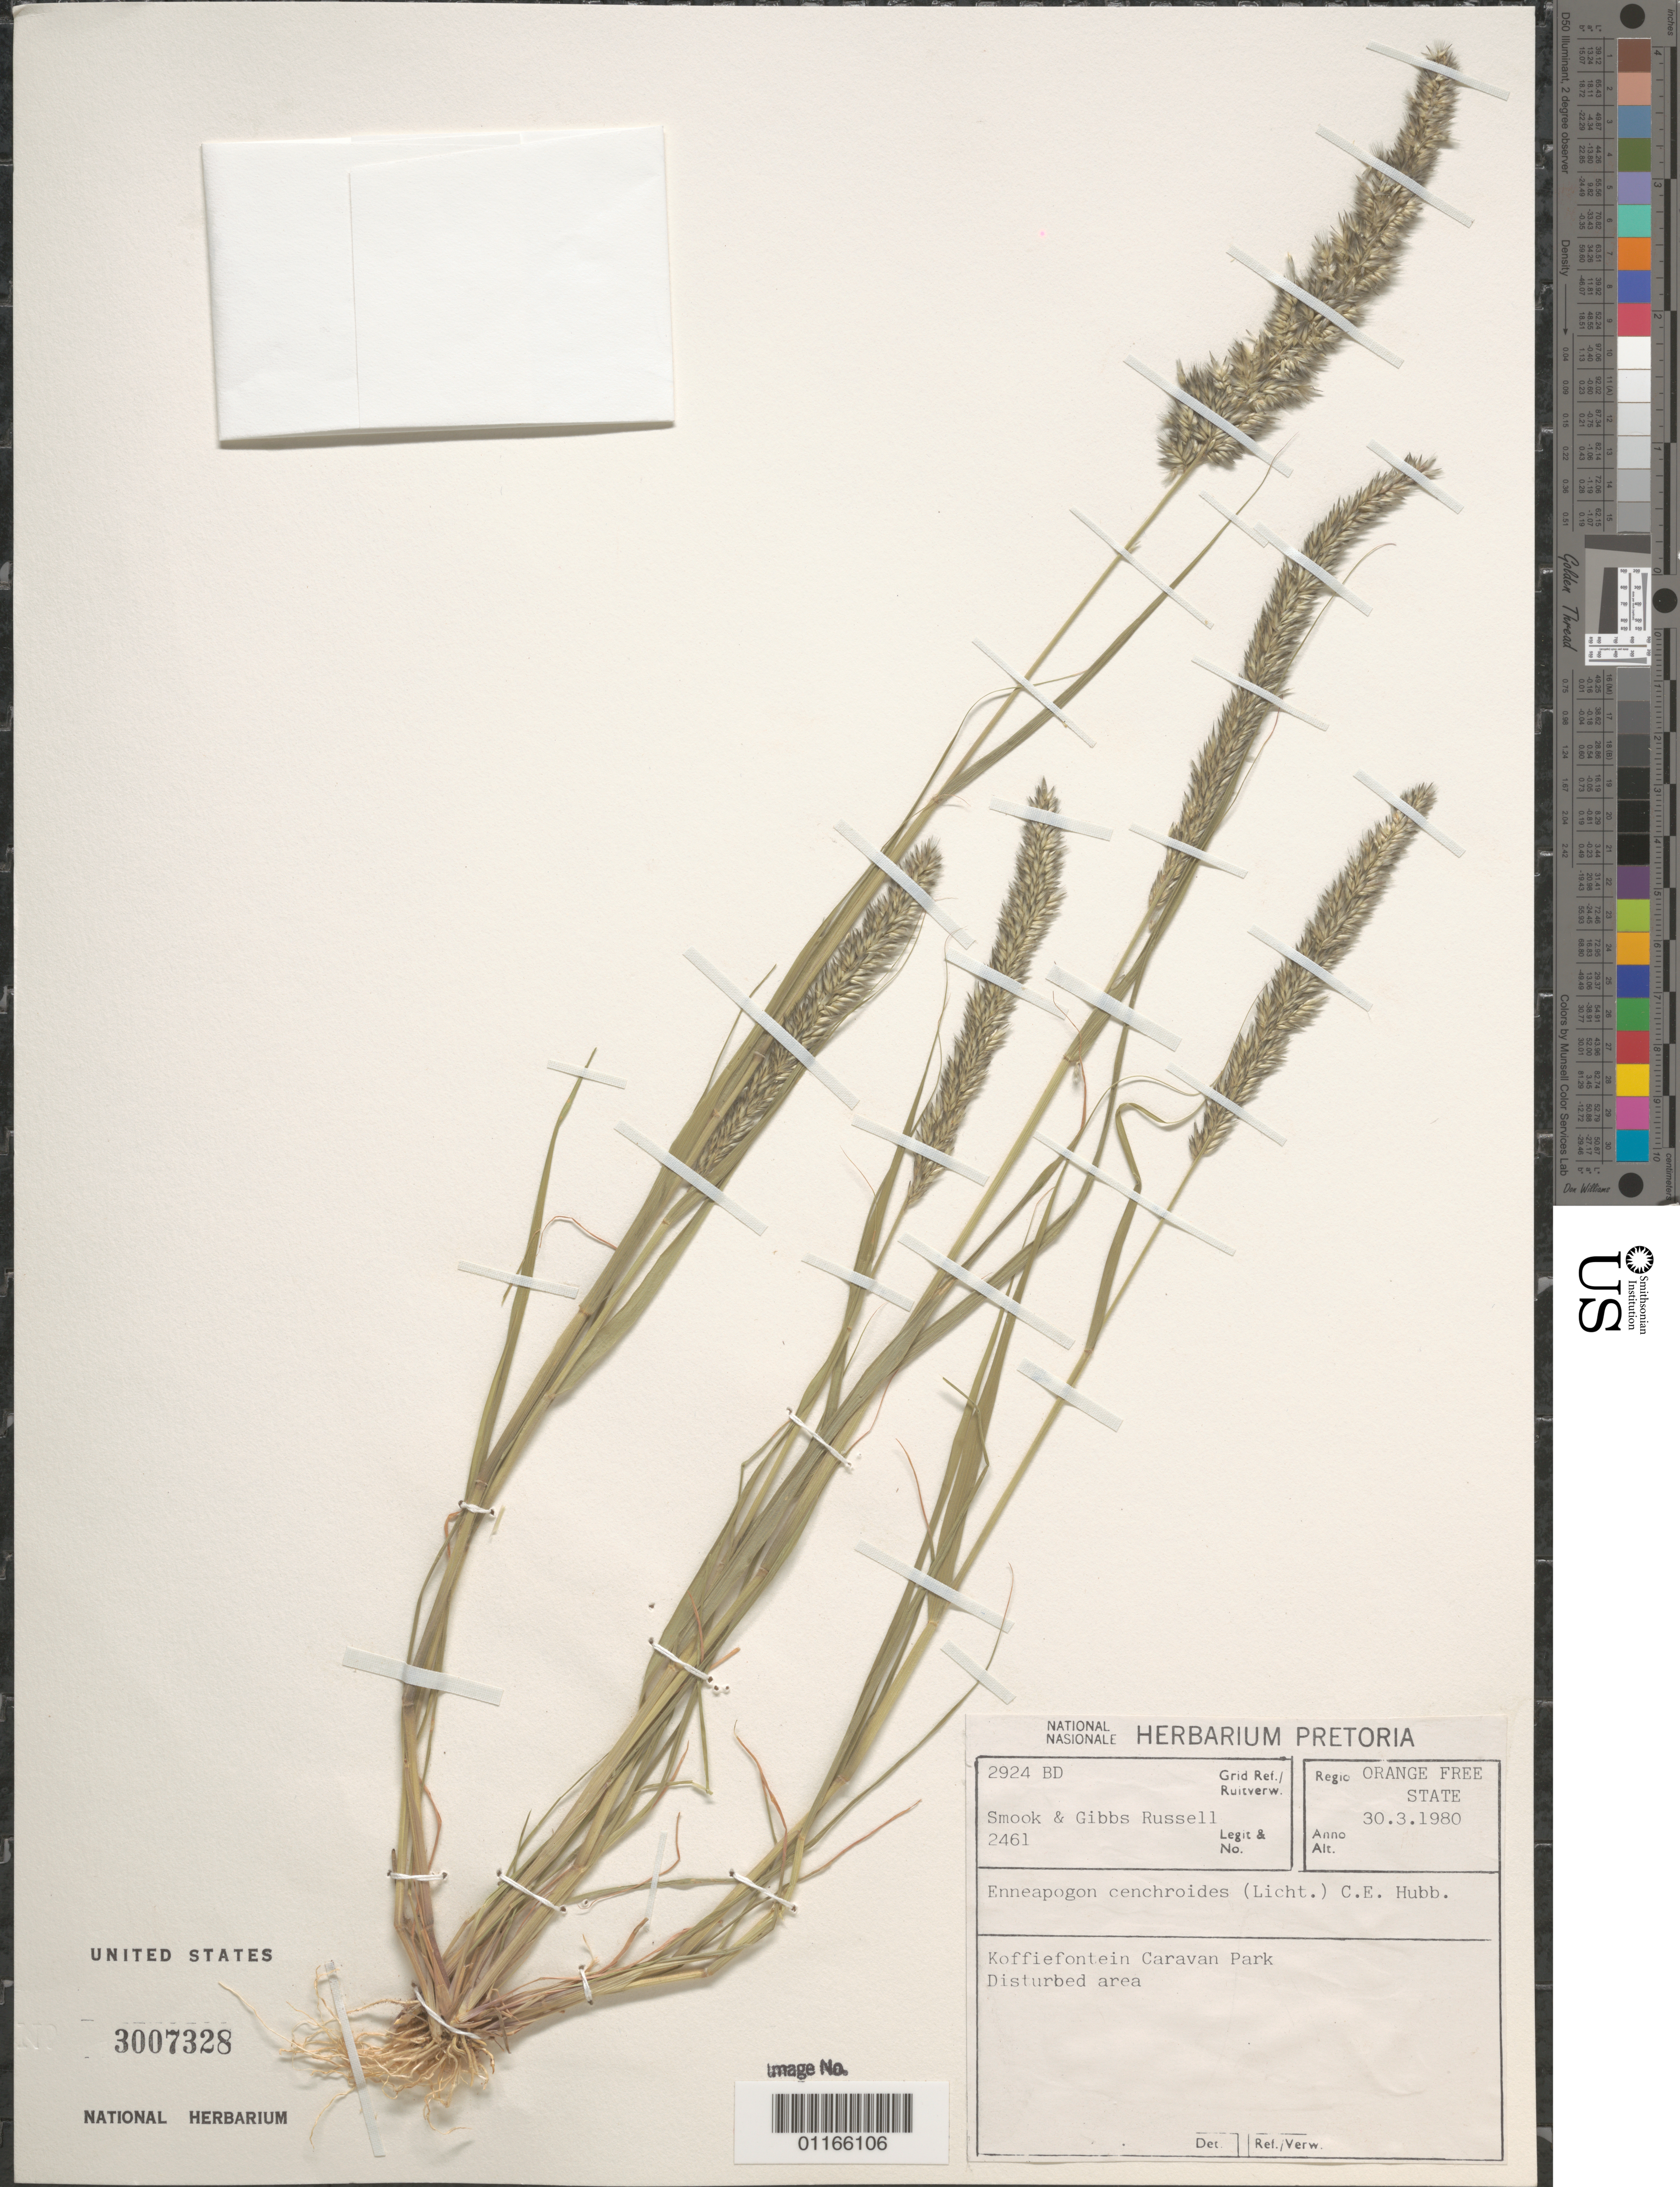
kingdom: Plantae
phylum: Tracheophyta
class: Liliopsida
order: Poales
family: Poaceae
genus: Enneapogon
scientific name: Enneapogon cenchroides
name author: (Licht. ex Roem. & Schult.) C.E. Hubb.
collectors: L. Smook & G. E. Gibbs-Russell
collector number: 2461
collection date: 1980-03-30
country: South Africa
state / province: Free State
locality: Grid Ref. 2924 BD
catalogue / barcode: US 3007328